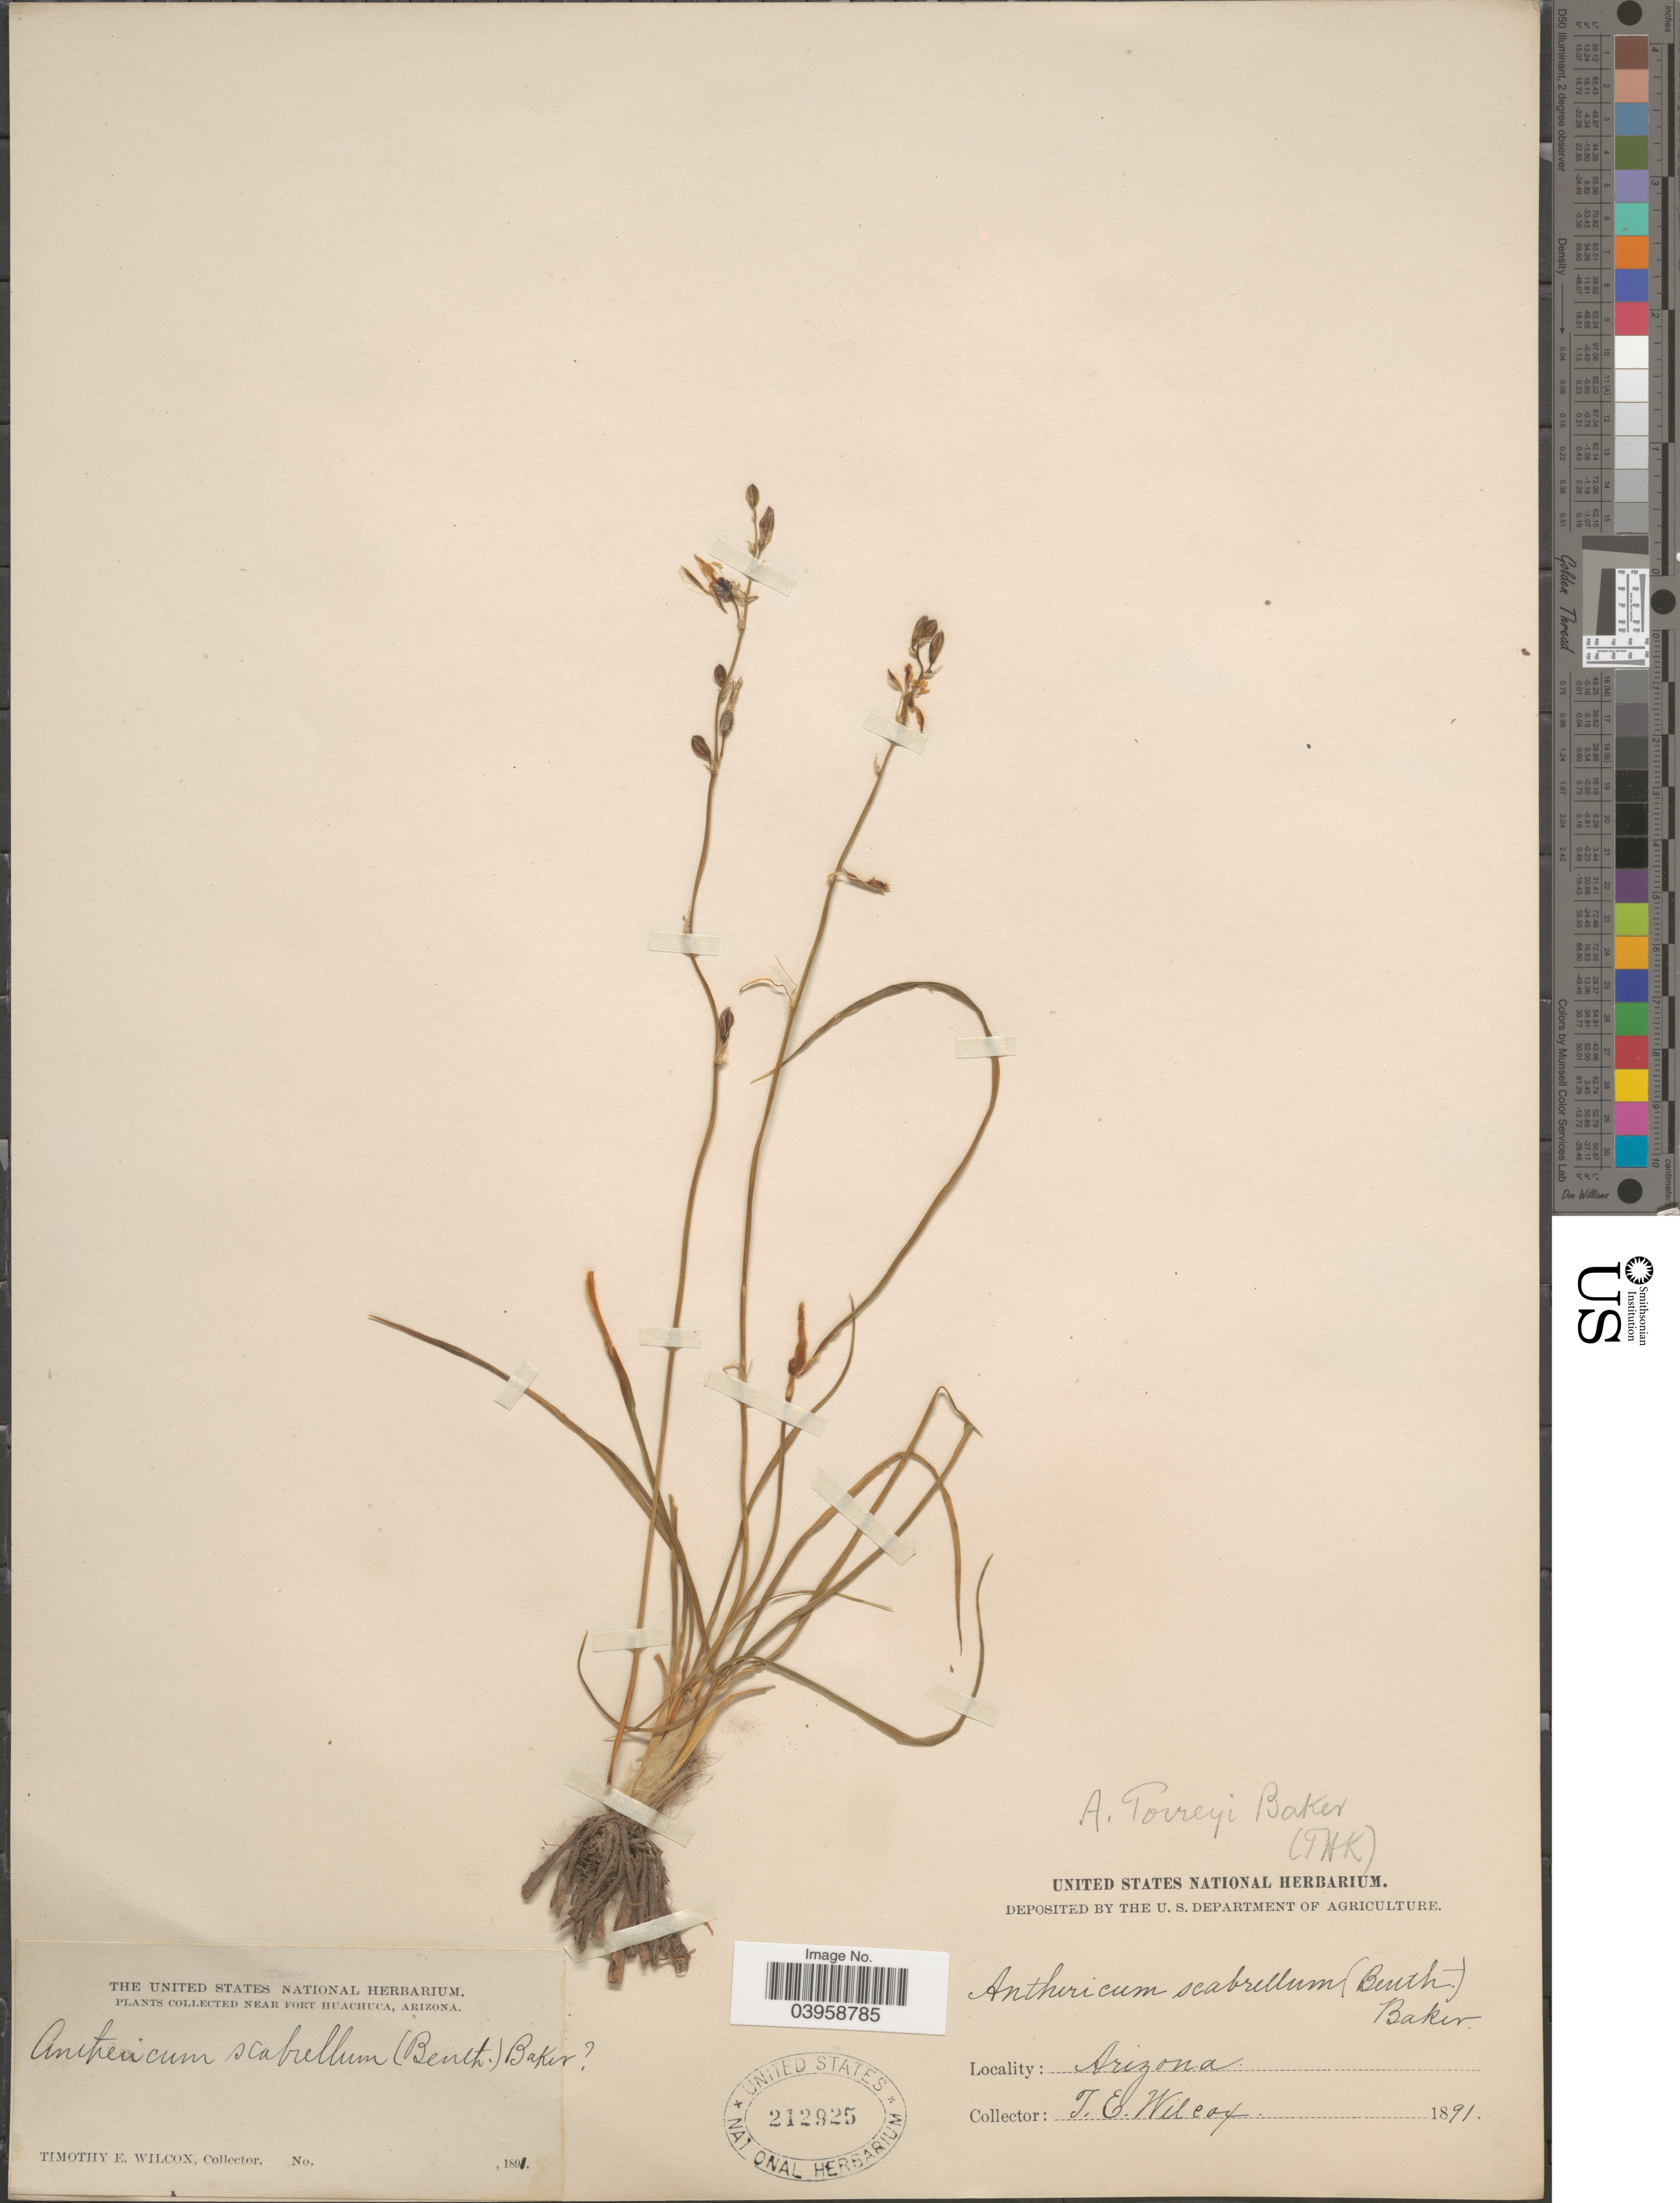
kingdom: Plantae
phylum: Tracheophyta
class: Liliopsida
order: Asparagales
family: Asparagaceae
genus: Anthericum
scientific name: Anthericum torreyi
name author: Baker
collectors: T. E. Wilcox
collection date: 1891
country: United States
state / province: Arizona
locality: Near Fort Huachuca.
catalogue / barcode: US 212925